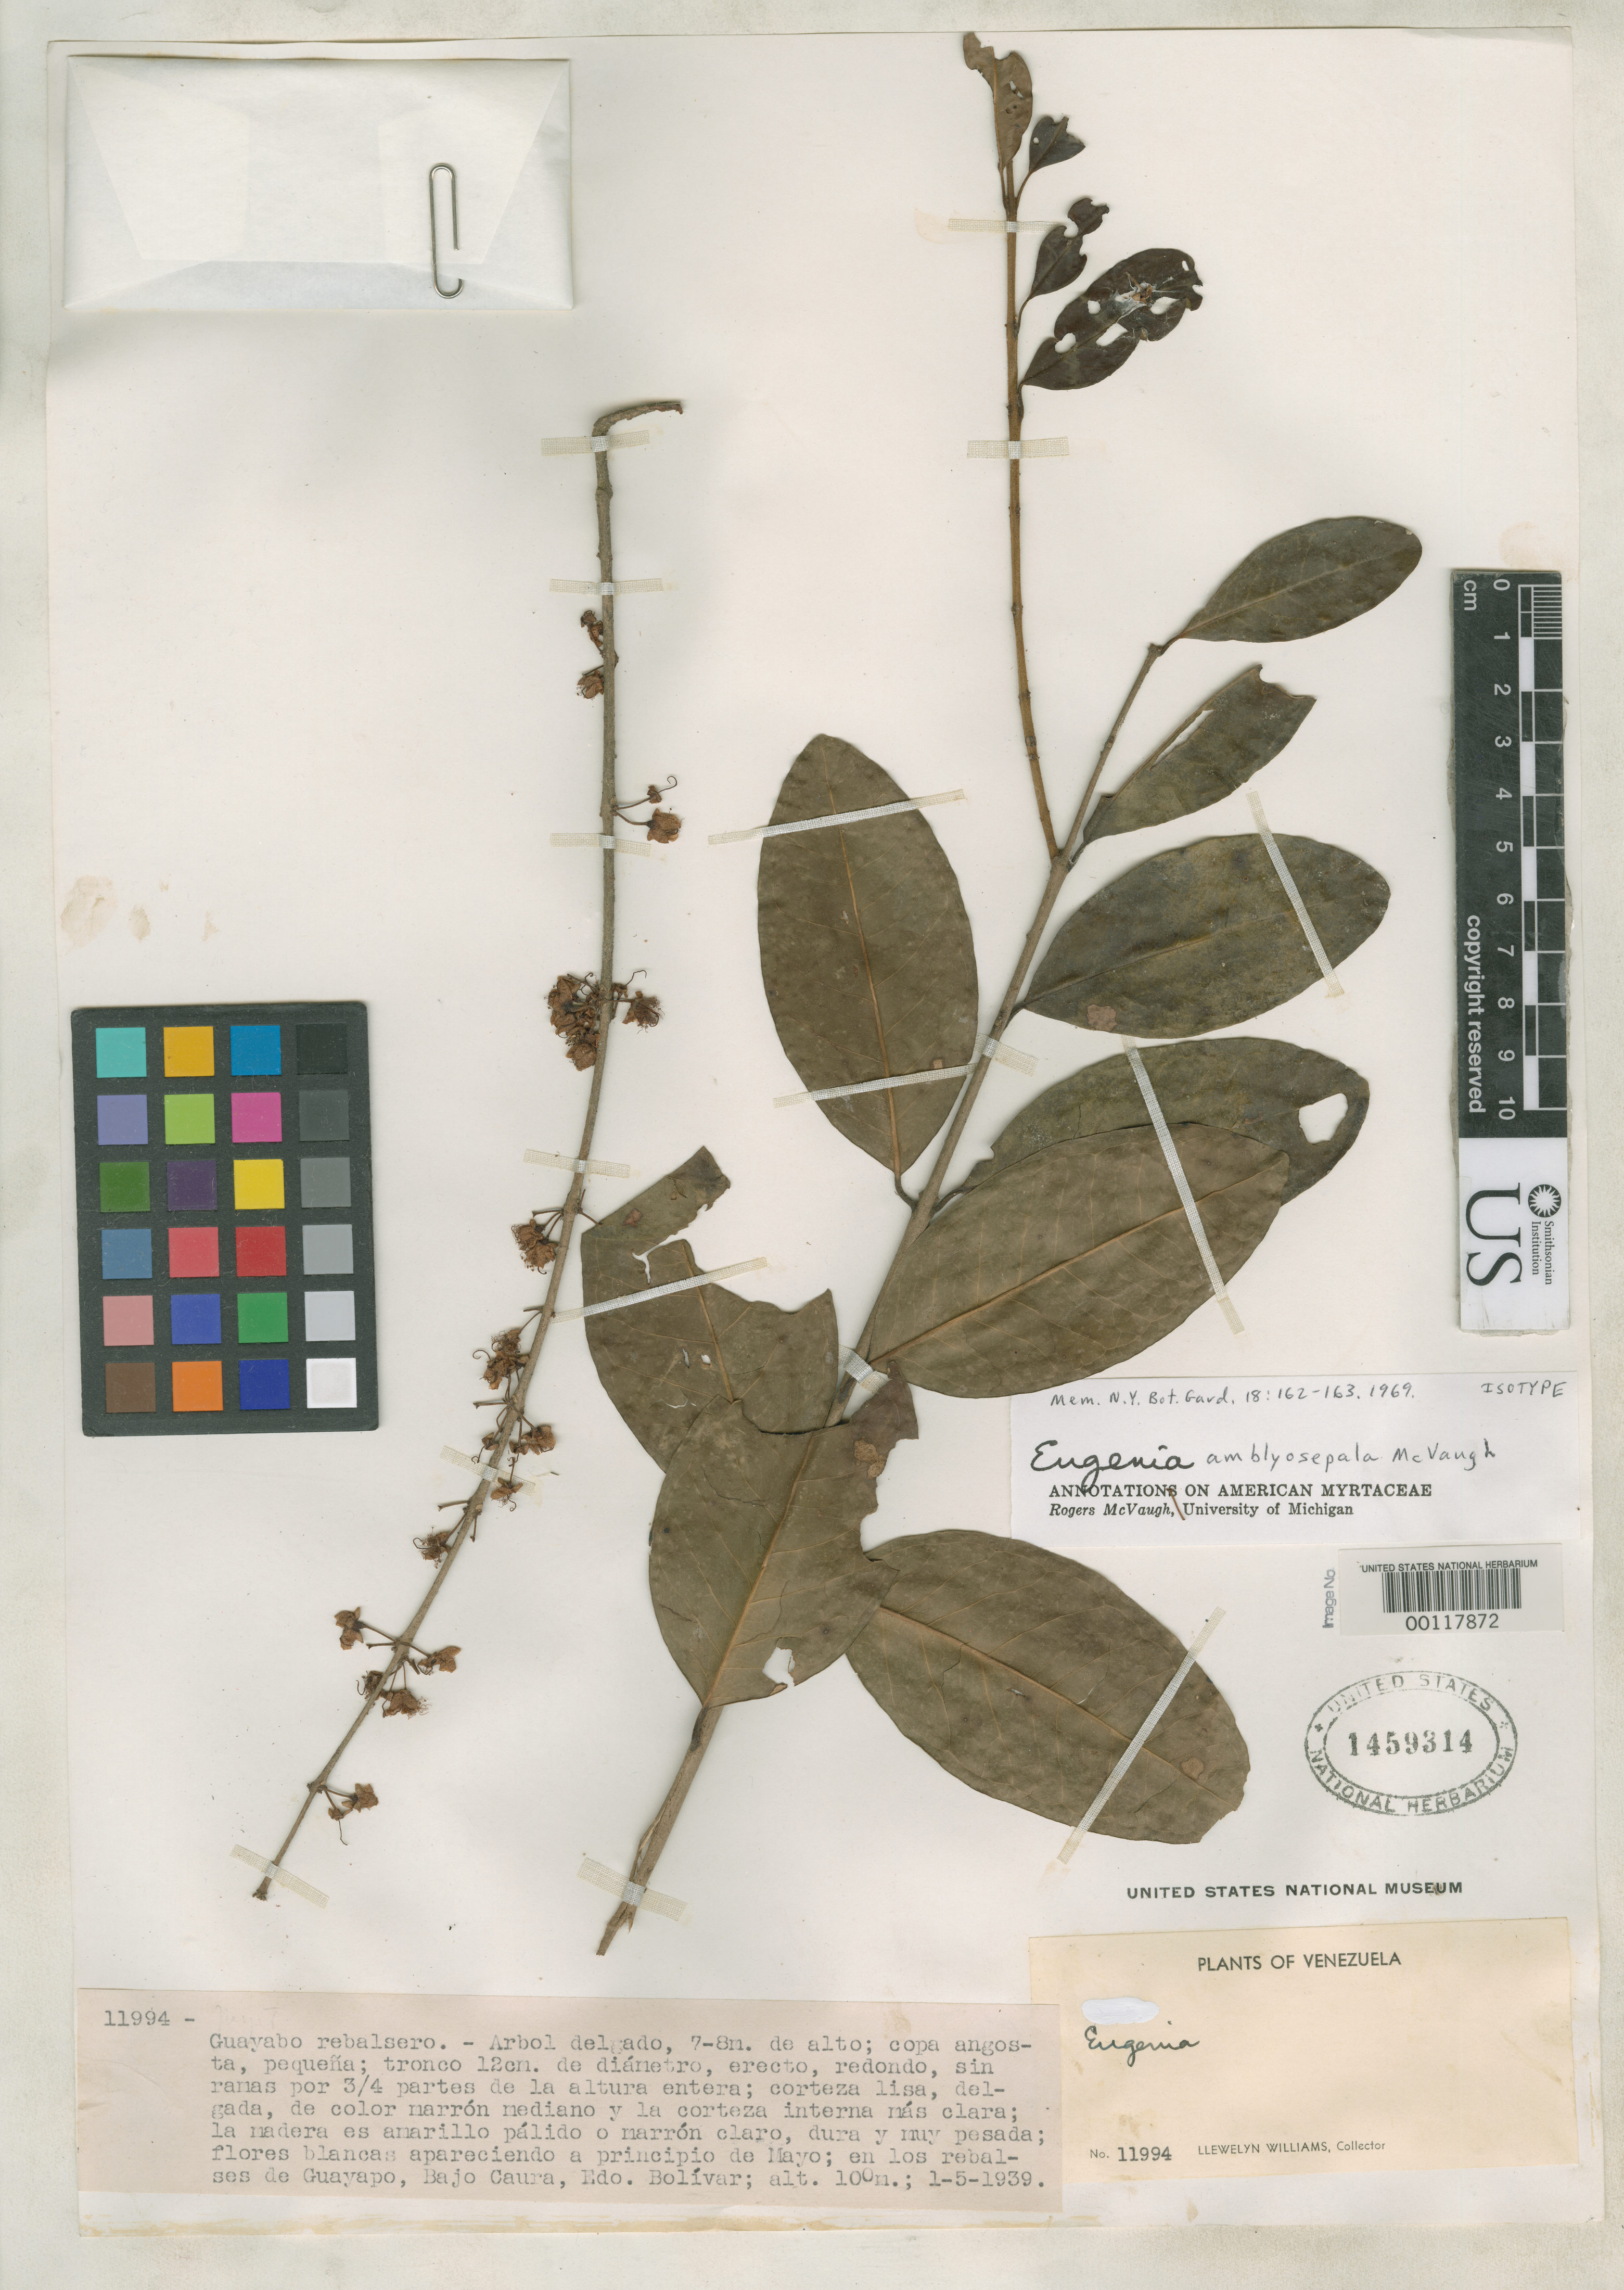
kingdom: Plantae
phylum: Tracheophyta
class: Magnoliopsida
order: Myrtales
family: Myrtaceae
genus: Eugenia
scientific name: Eugenia amblyosepala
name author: McVaugh in Maguire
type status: Isotype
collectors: Ll. Williams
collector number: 11994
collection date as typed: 01 May 1939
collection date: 1939-05-01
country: Venezuela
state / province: Bolivar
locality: Guayapo, Bajo Caura.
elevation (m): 100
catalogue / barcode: US 1459314